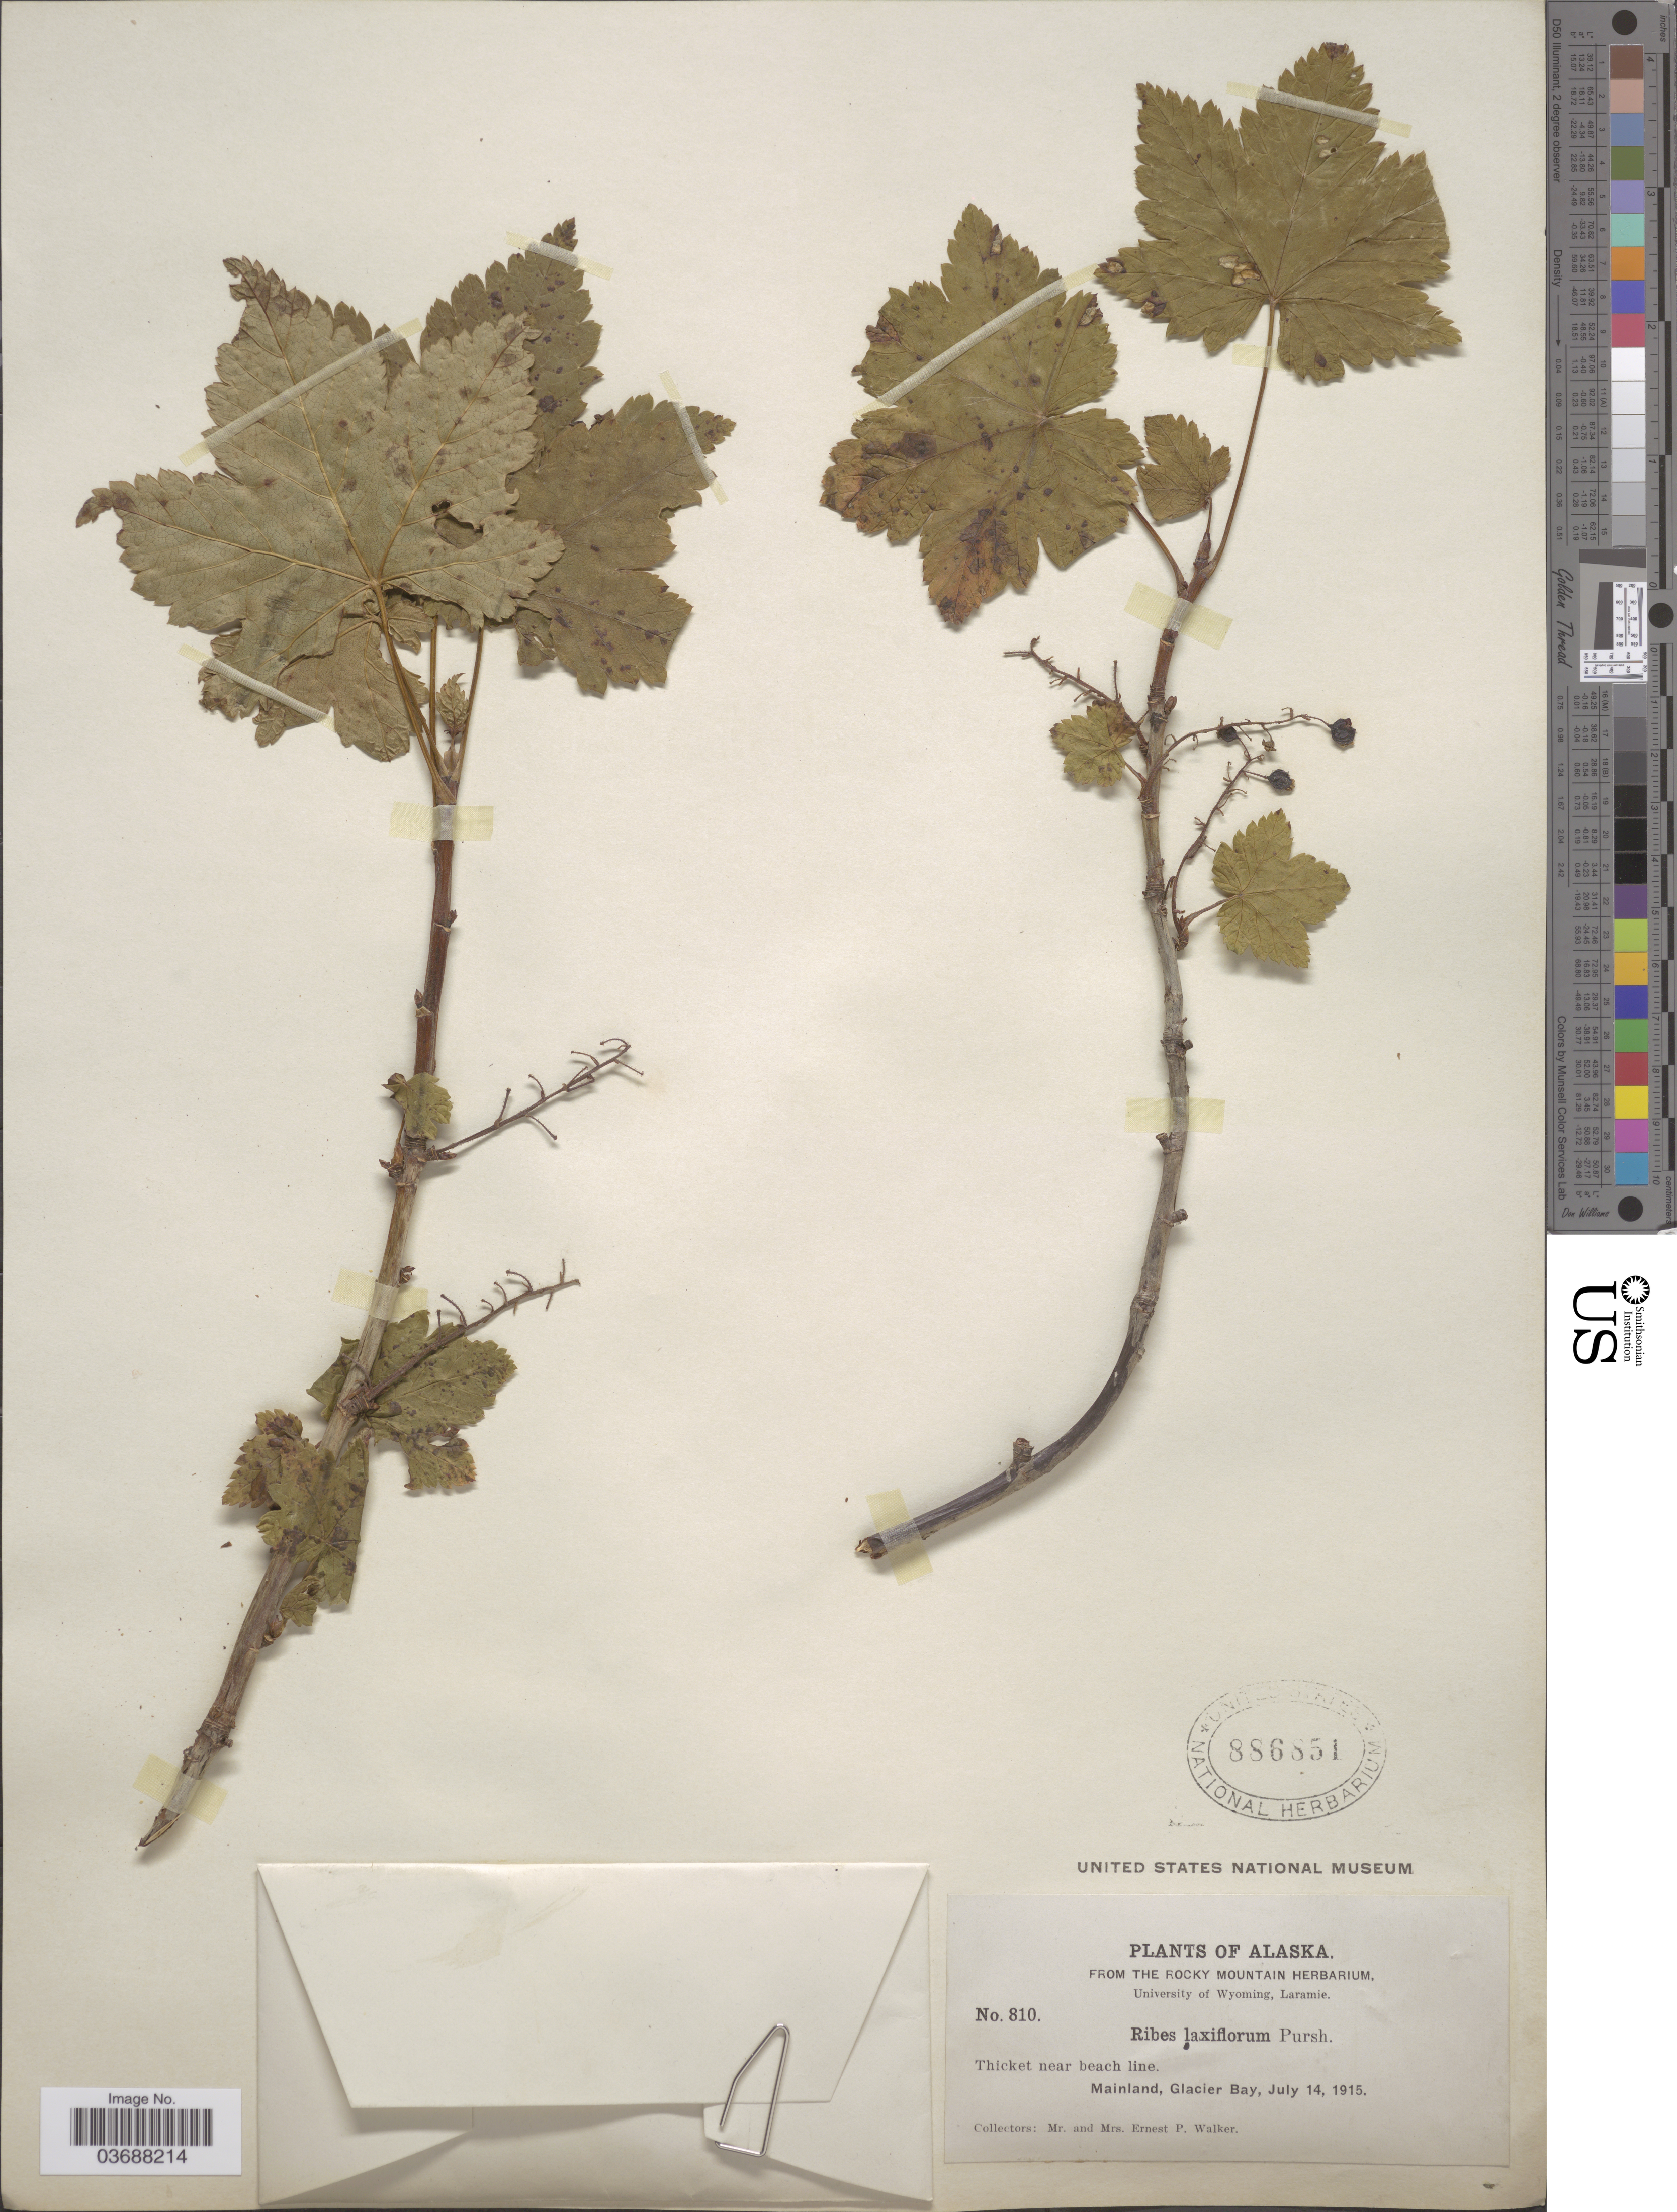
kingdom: Plantae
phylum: Tracheophyta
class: Magnoliopsida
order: Saxifragales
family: Grossulariaceae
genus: Ribes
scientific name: Ribes laxiflorum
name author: Pursh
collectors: E. P. Walker & E. Walker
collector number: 810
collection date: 1915-07-14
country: United States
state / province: Alaska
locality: Mainland, Glacier Bay.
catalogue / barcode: US 886851